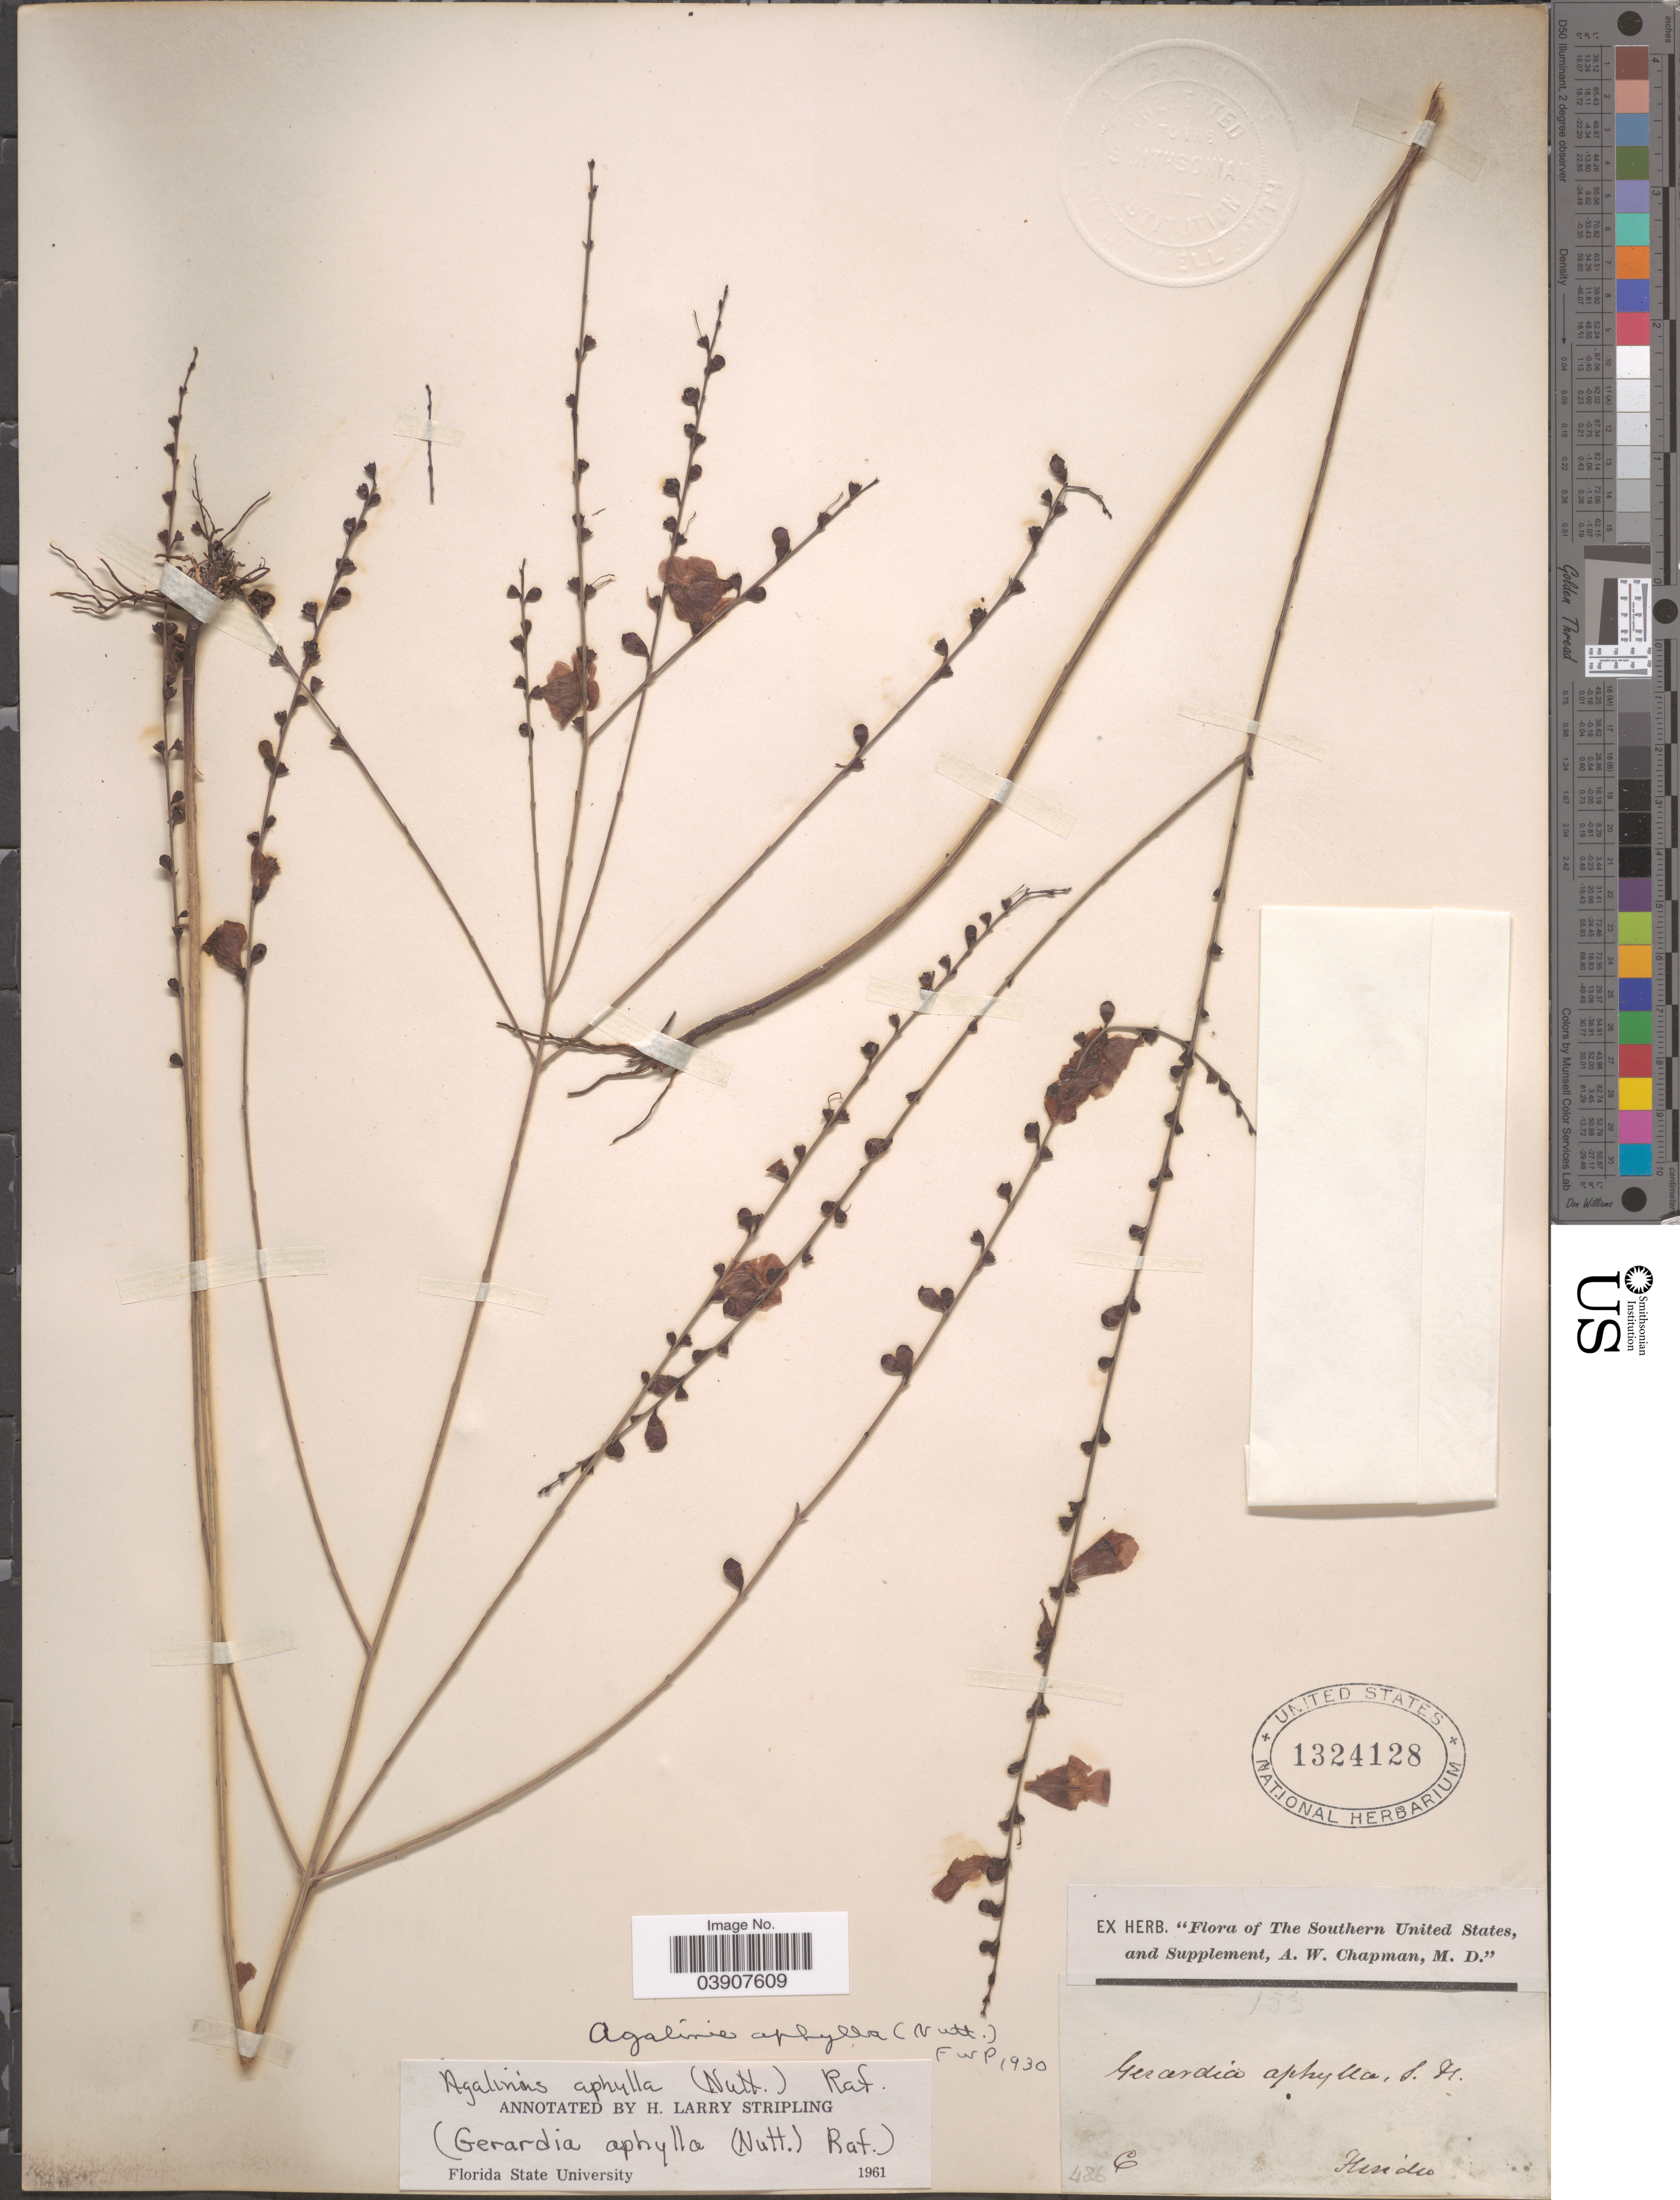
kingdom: Plantae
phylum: Tracheophyta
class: Magnoliopsida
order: Lamiales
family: Orobanchaceae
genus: Agalinis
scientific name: Agalinis aphylla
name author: (Nutt.) Raf.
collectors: A. W. Chapman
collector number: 186C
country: United States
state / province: Florida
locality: The Southern United States.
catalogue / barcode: US 1324128